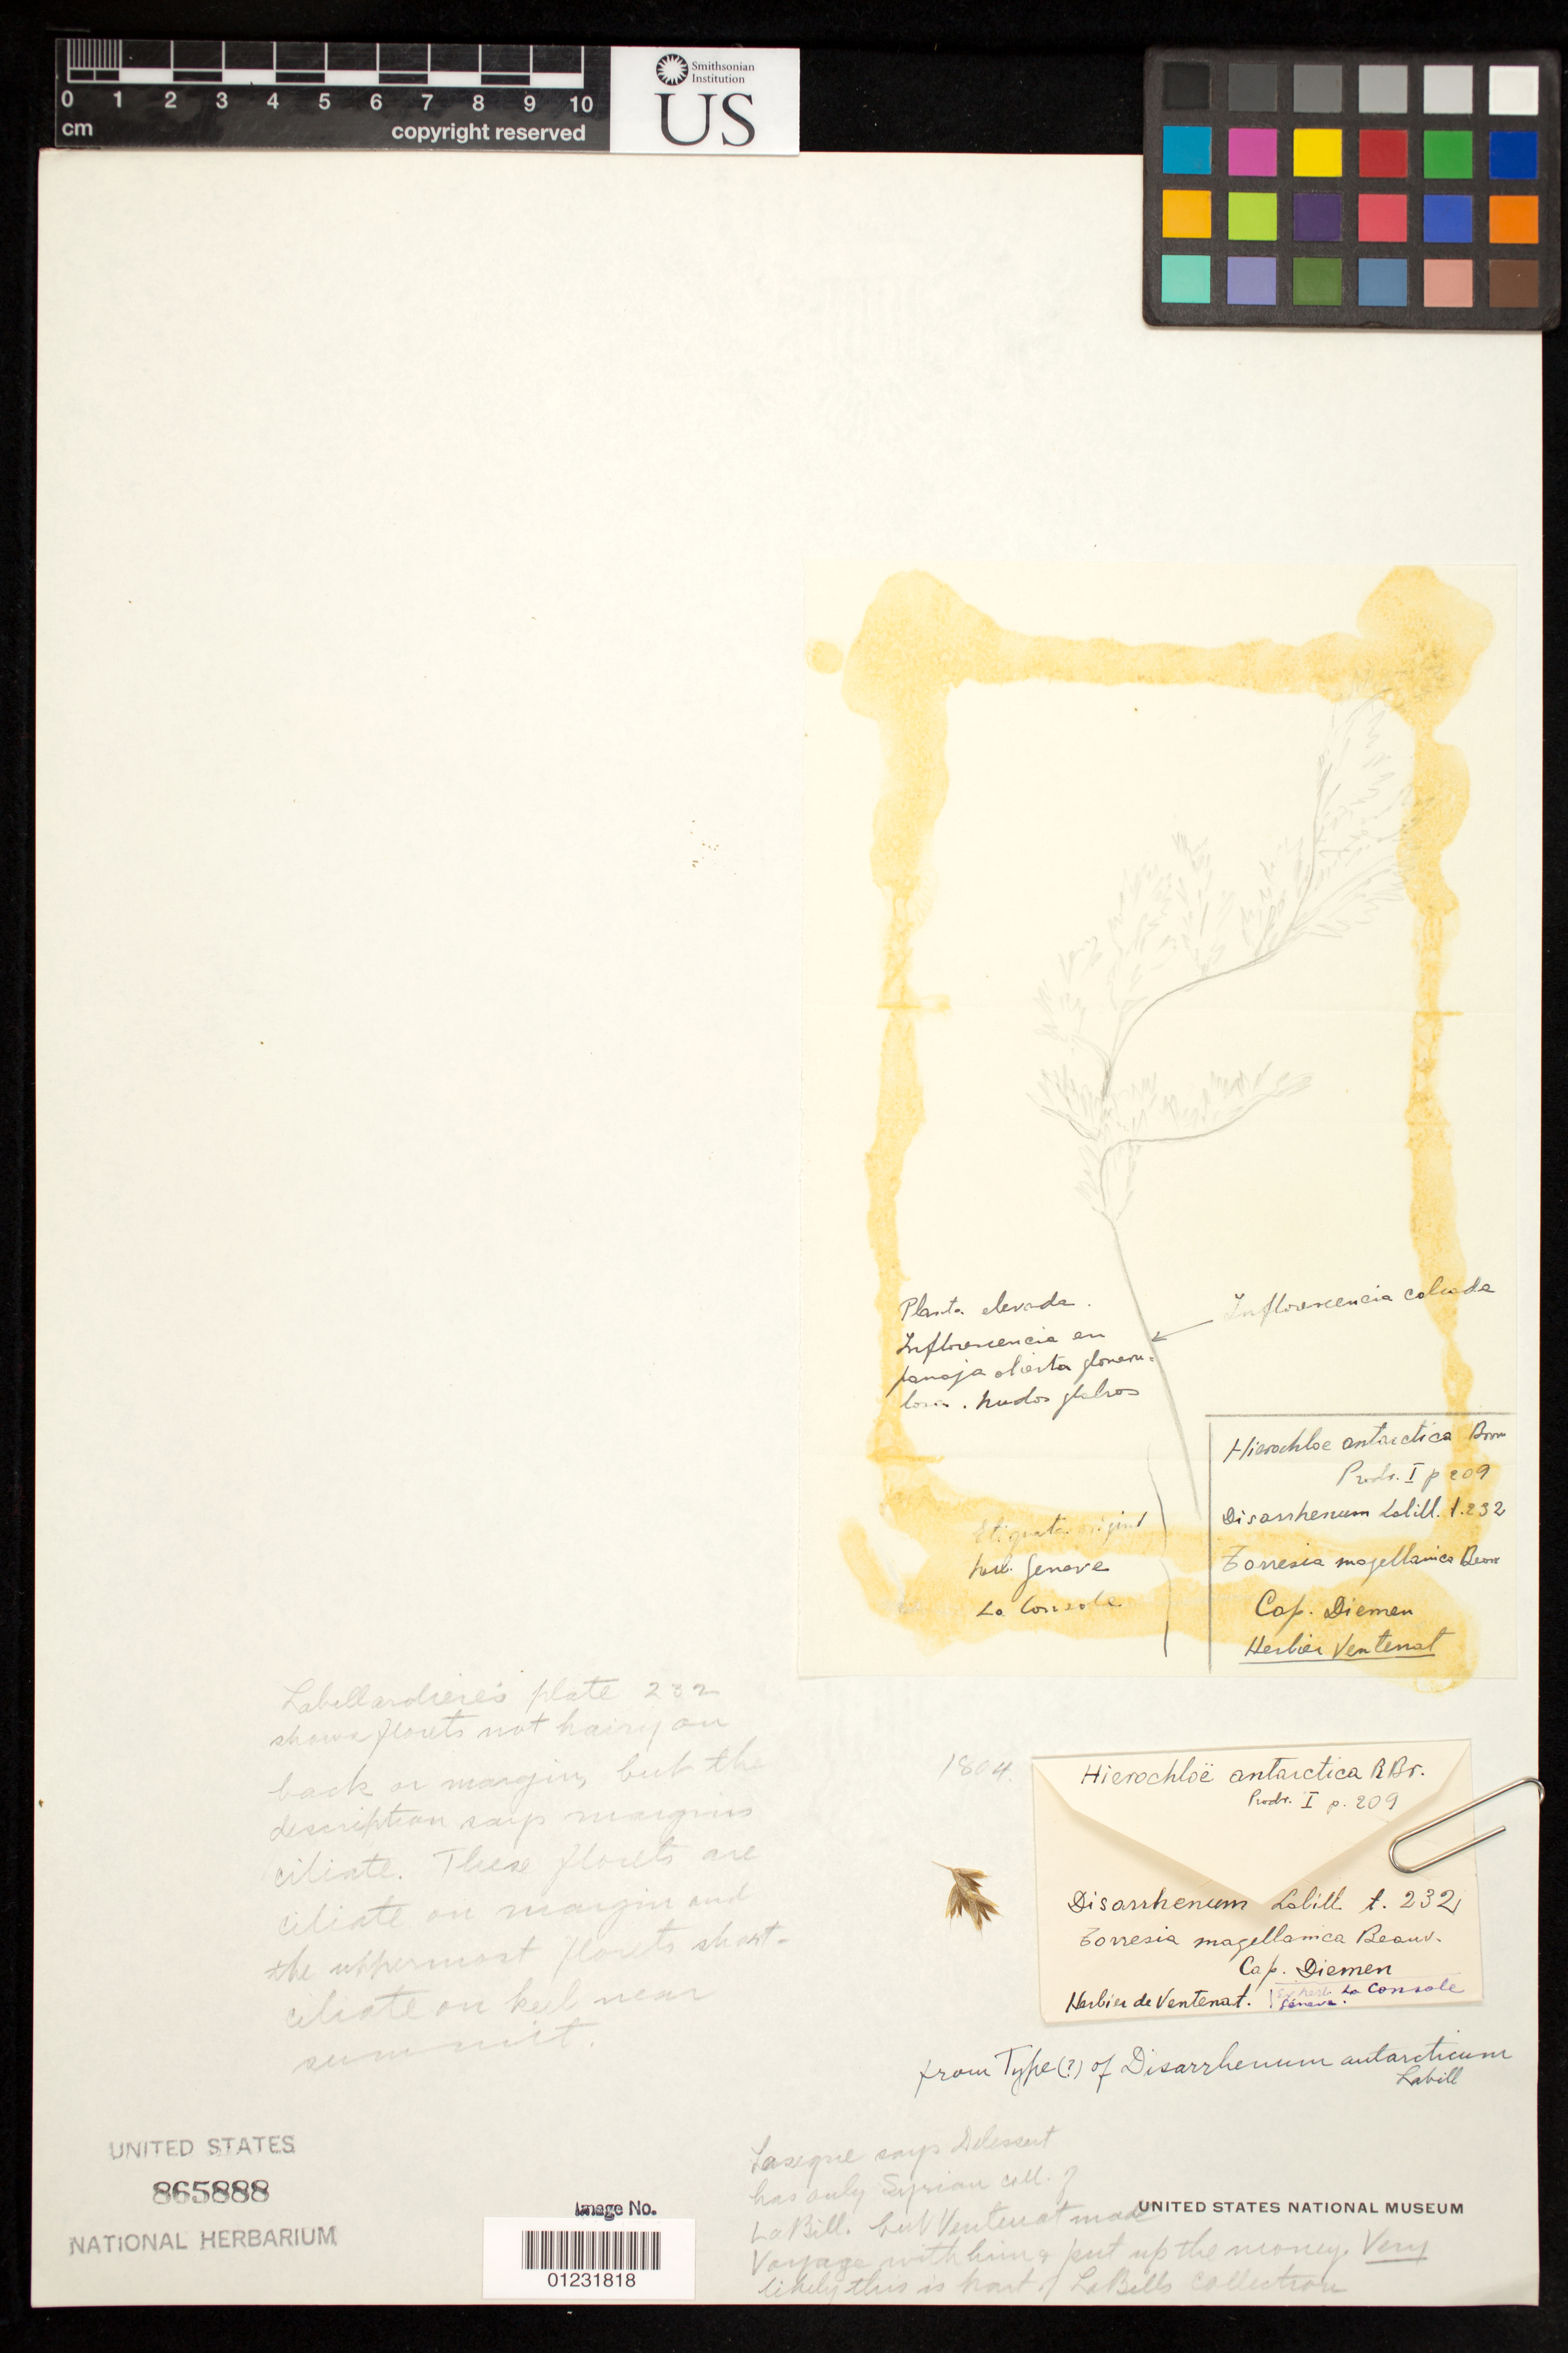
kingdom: Plantae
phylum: Tracheophyta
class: Liliopsida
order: Poales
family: Poaceae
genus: Disarrenum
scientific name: Disarrenum antarcticum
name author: Labill.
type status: Type Collection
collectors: J. J. H. de Labillardière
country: Australia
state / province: Tasmania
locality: Cap. Diemen.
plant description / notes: Fragmentary material of type specimen. Herbier de Ventanat / ex herb La Console Geneve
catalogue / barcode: US 865888